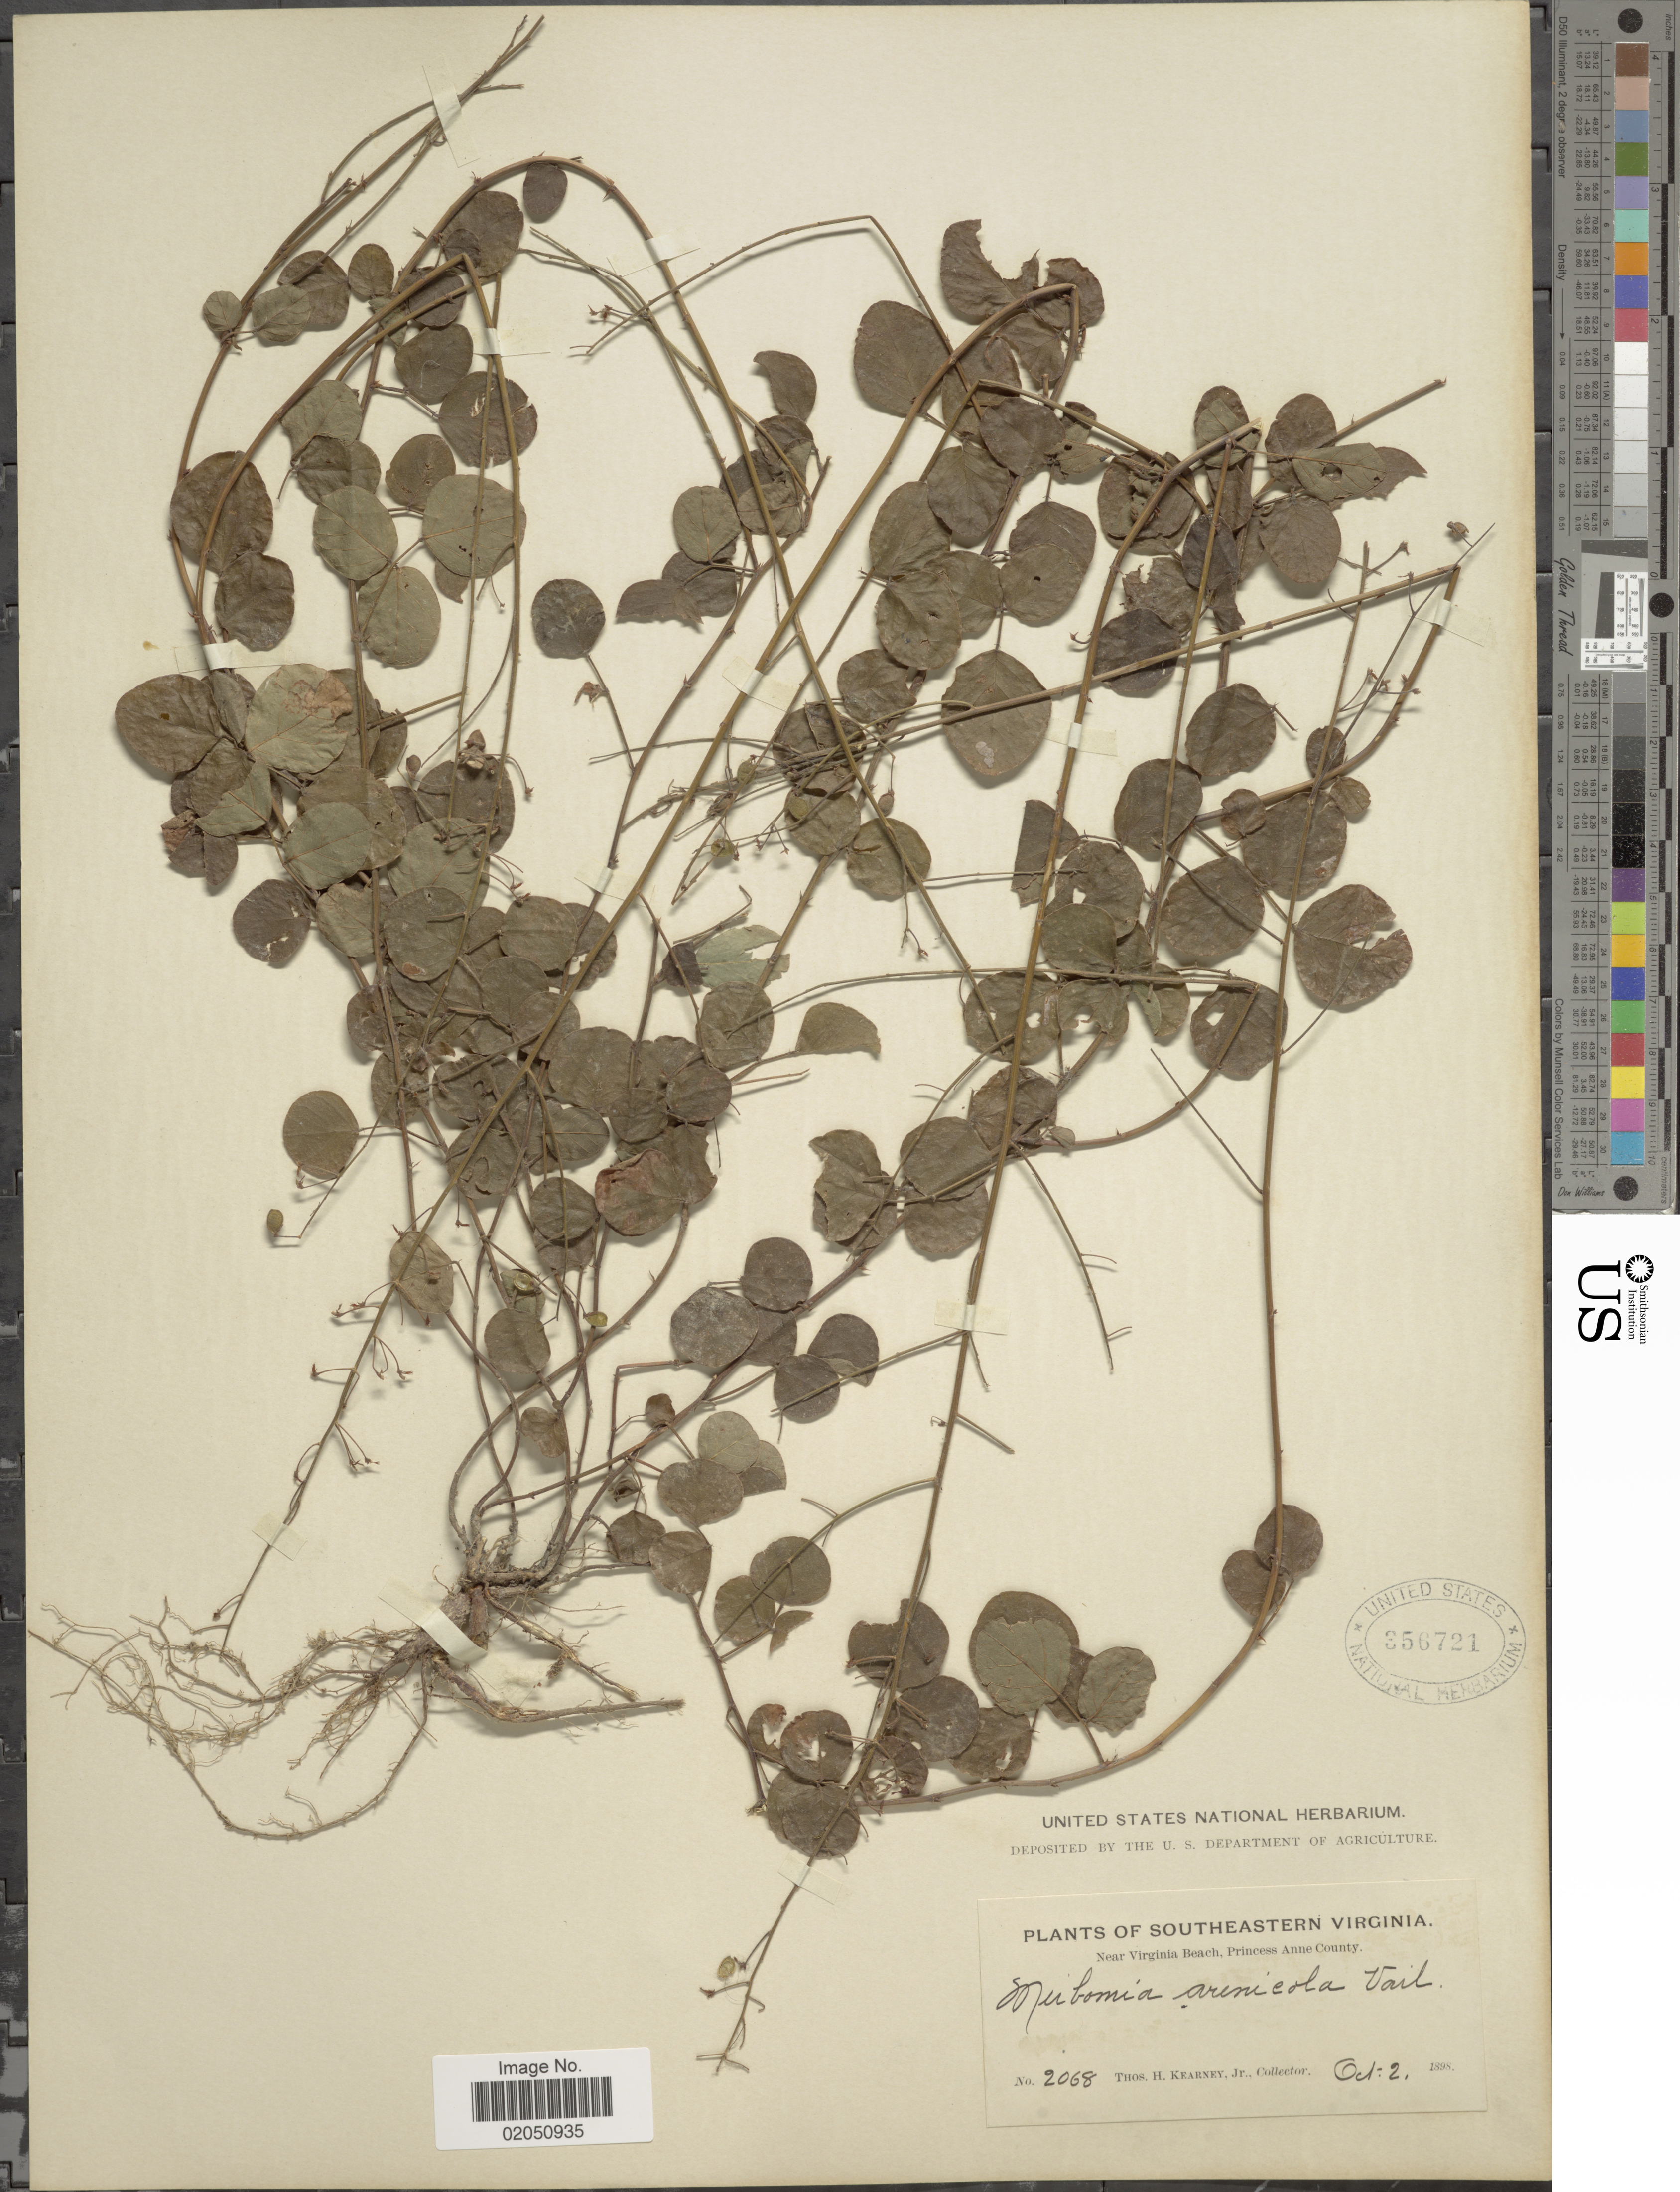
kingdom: Plantae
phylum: Tracheophyta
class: Magnoliopsida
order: Fabales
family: Fabaceae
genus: Desmodium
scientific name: Desmodium lineatum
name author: DC.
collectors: T. H. Kearney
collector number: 2068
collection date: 1898-10-02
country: United States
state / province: Virginia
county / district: City of Virginia Beach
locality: Southeatsern Virginia, Near Virginia Beach, Princess Anne (=historic county name) County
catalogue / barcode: US 356721